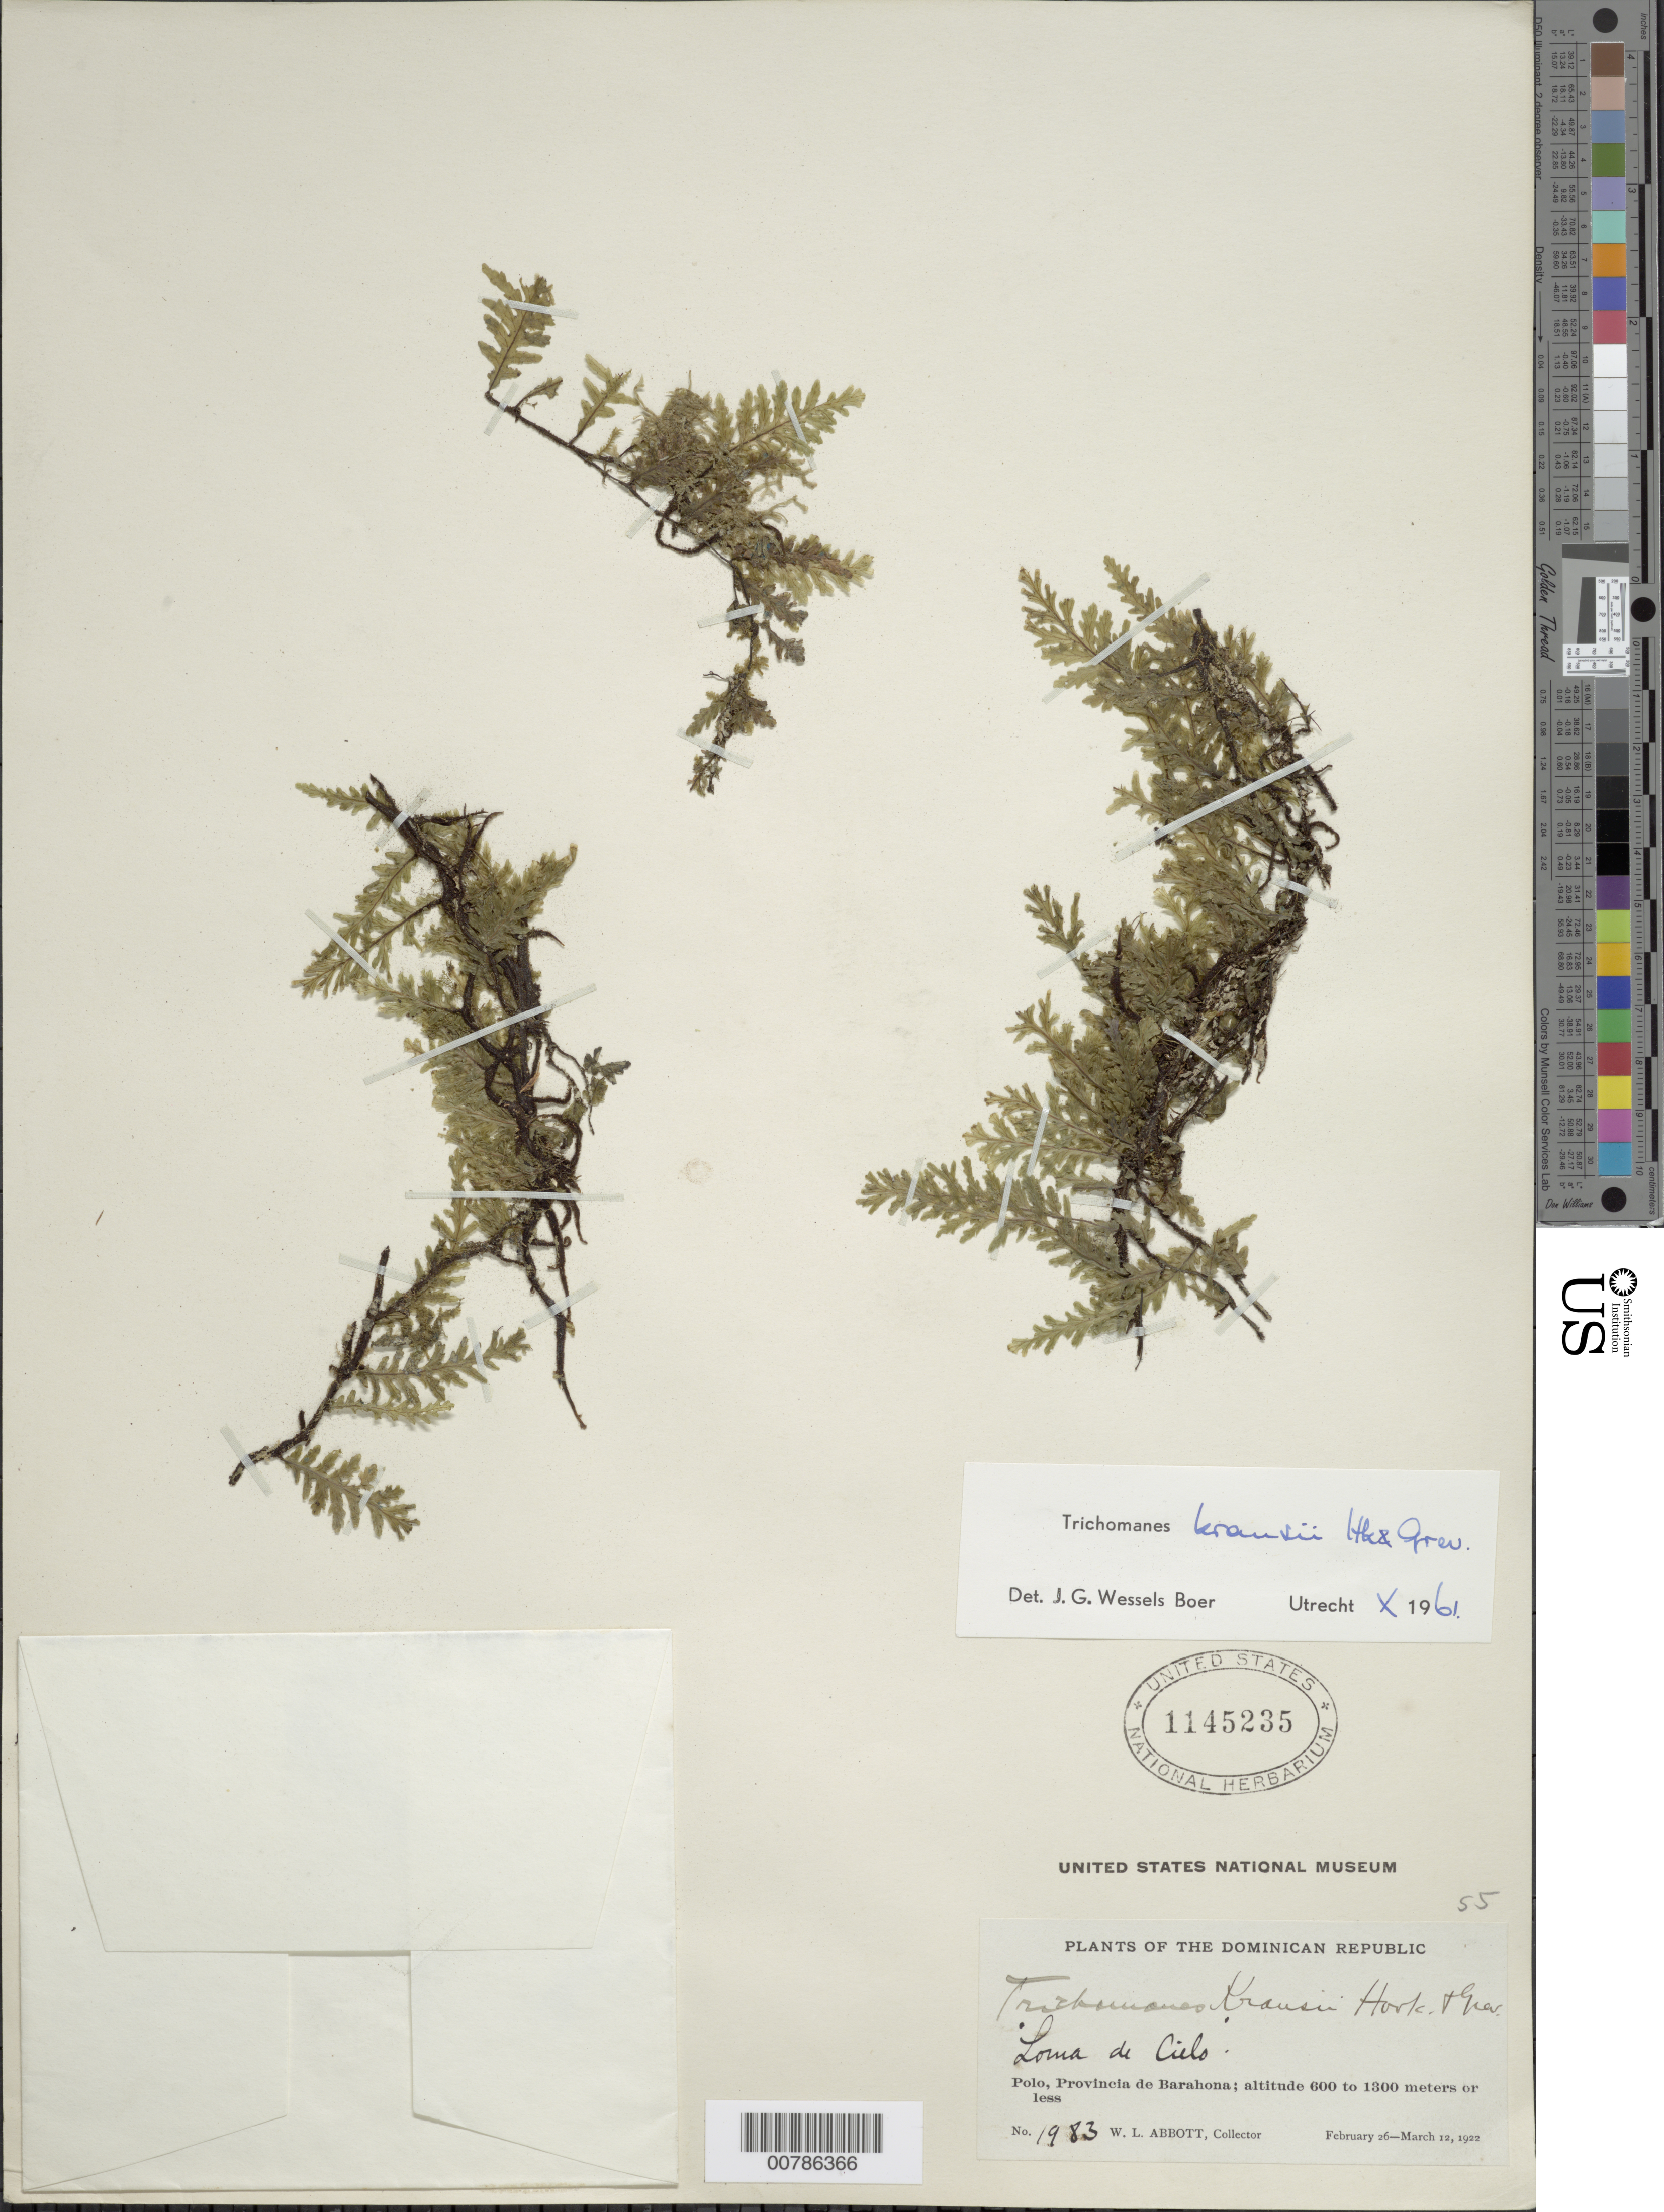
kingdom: Plantae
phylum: Tracheophyta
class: Polypodiopsida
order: Hymenophyllales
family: Hymenophyllaceae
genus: Didymoglossum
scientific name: Didymoglossum kraussii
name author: (Hook. & Grev.) C. Presl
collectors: W. L. Abbott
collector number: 1983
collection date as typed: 25 Feb 1922 12 Mar 1922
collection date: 1922-02-25/1922-03-12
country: Dominican Republic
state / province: Barahona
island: Hispaniola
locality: Polo, Loma de Cielo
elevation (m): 600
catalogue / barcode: US 1145235